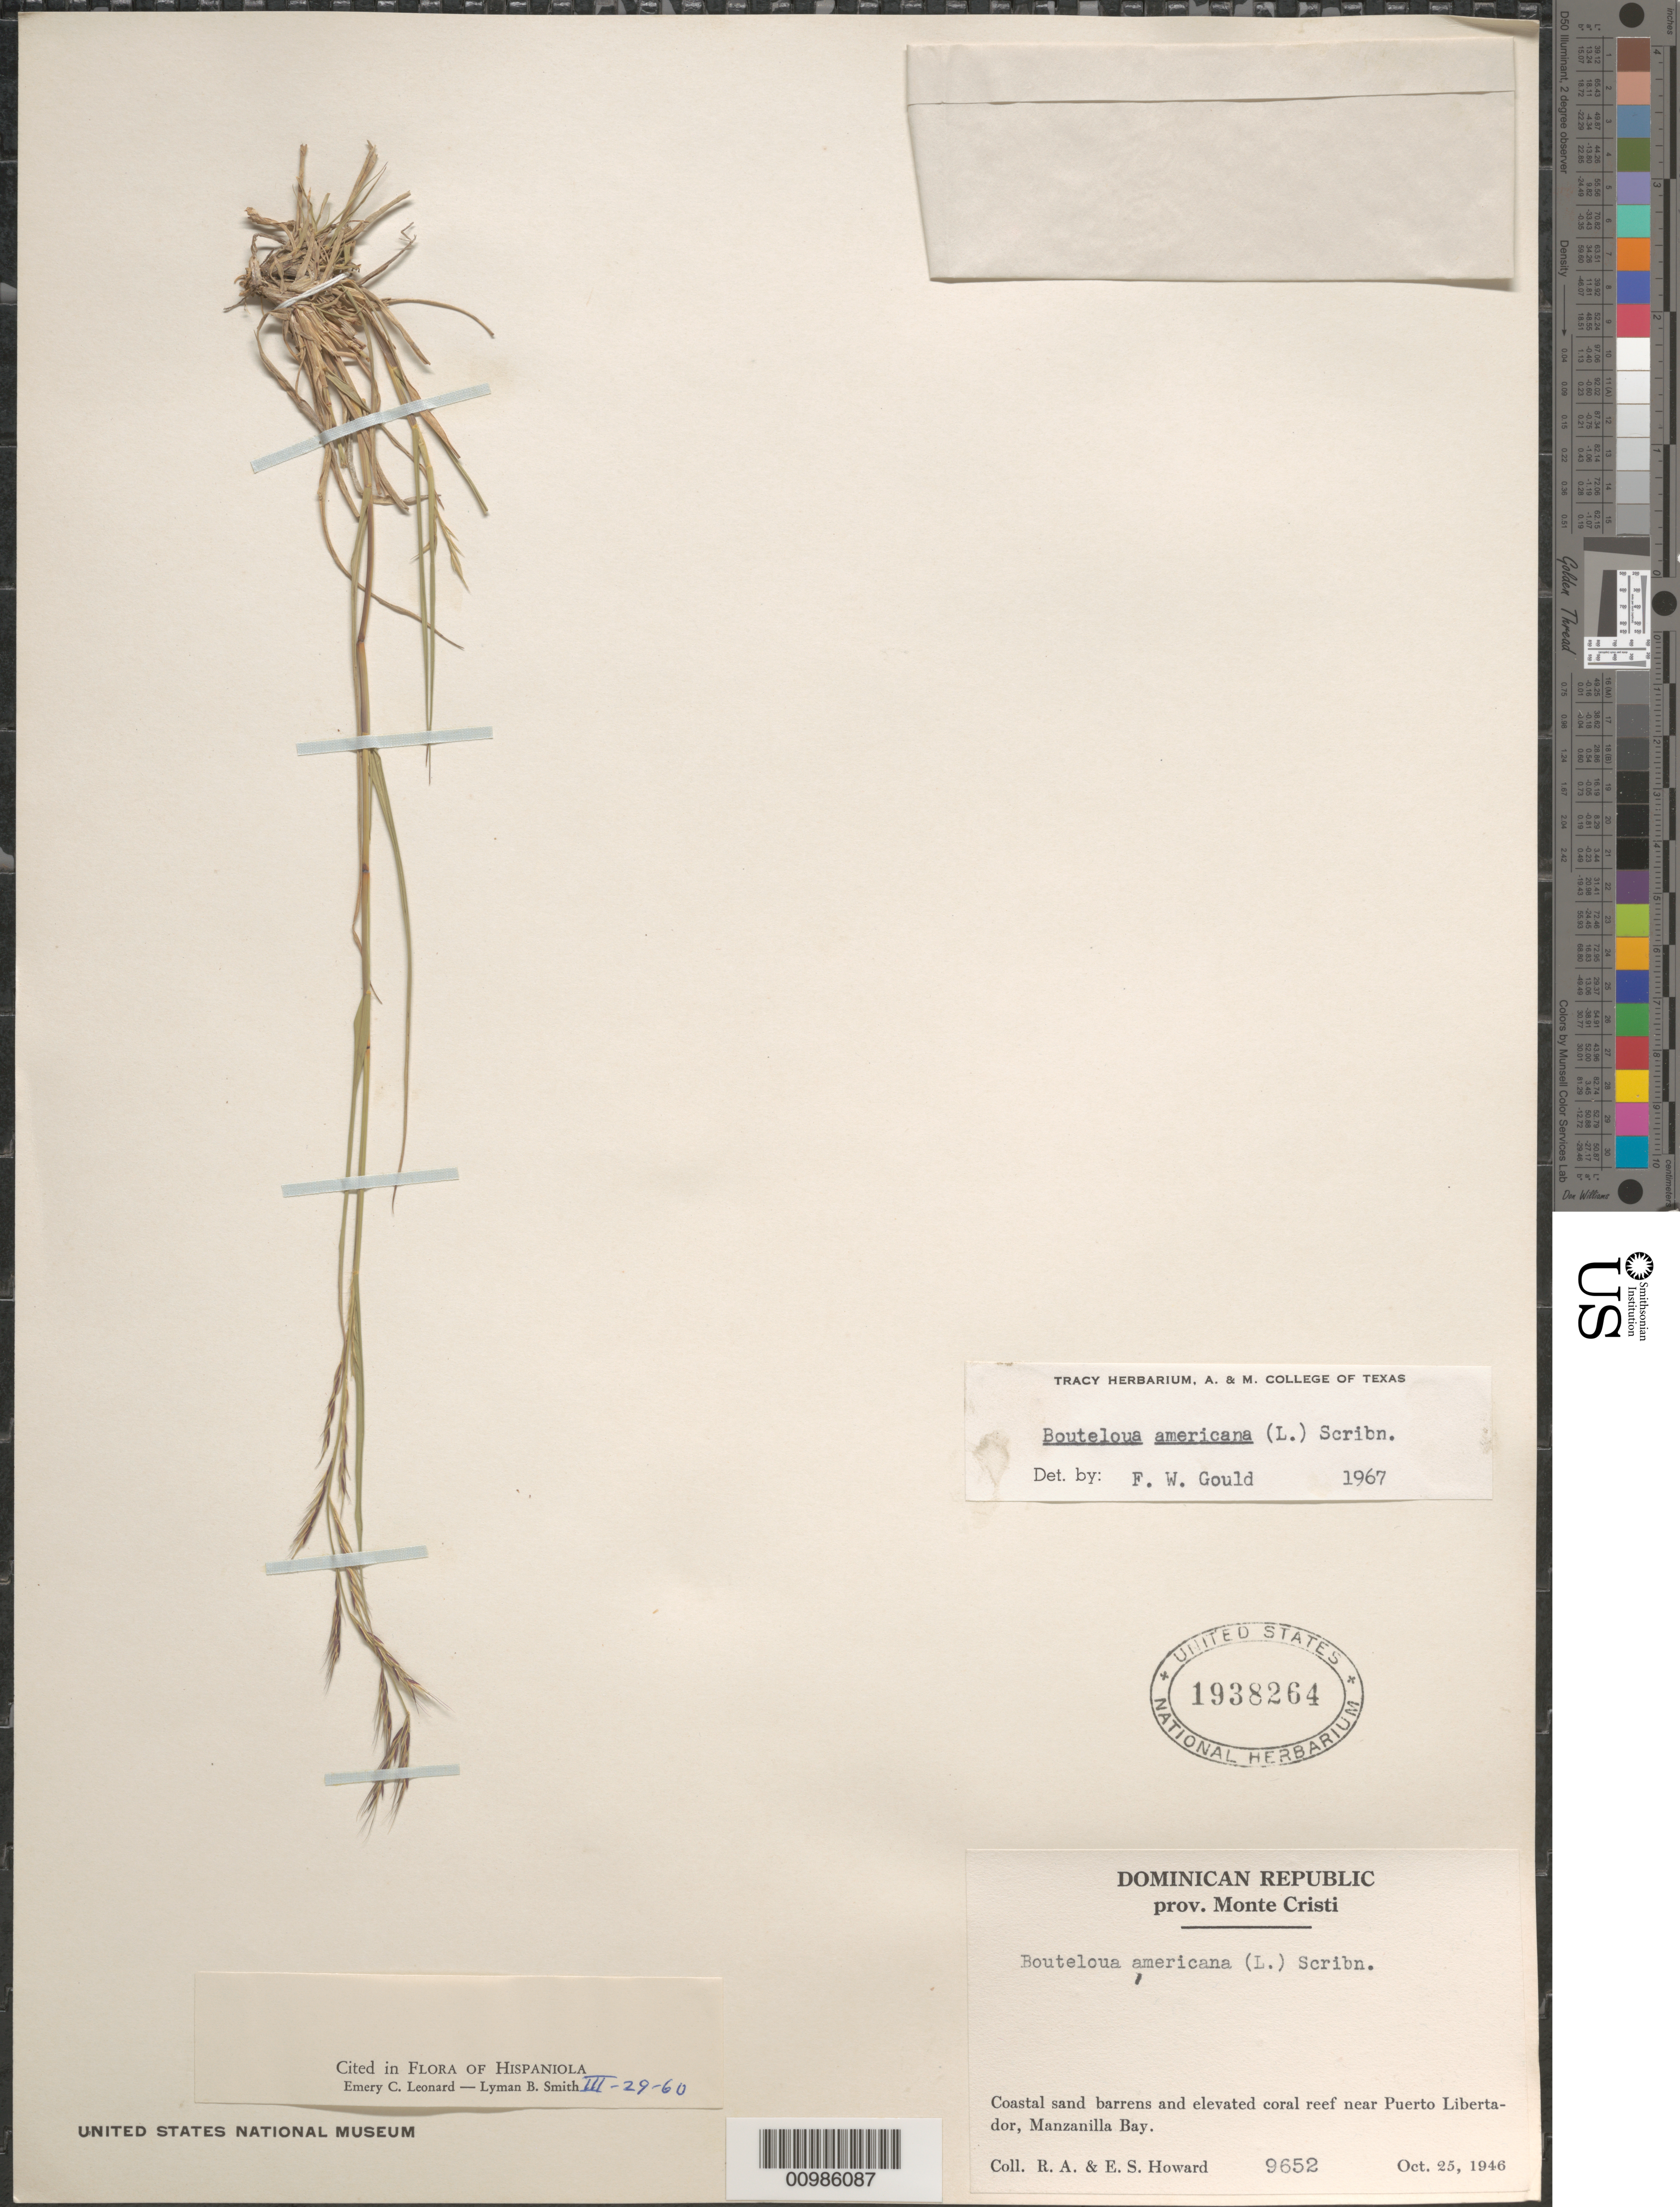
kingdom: Plantae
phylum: Tracheophyta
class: Liliopsida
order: Poales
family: Poaceae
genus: Bouteloua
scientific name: Bouteloua americana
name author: (L.) Scribn.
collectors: R. A. Howard & E. S. Howard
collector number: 9652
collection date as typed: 25 Oct 1946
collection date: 1946-10-25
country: Dominican Republic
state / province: Monte Cristi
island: Hispaniola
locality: Manzanilla Bay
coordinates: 0 N, 0 E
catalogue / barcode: US 1938264